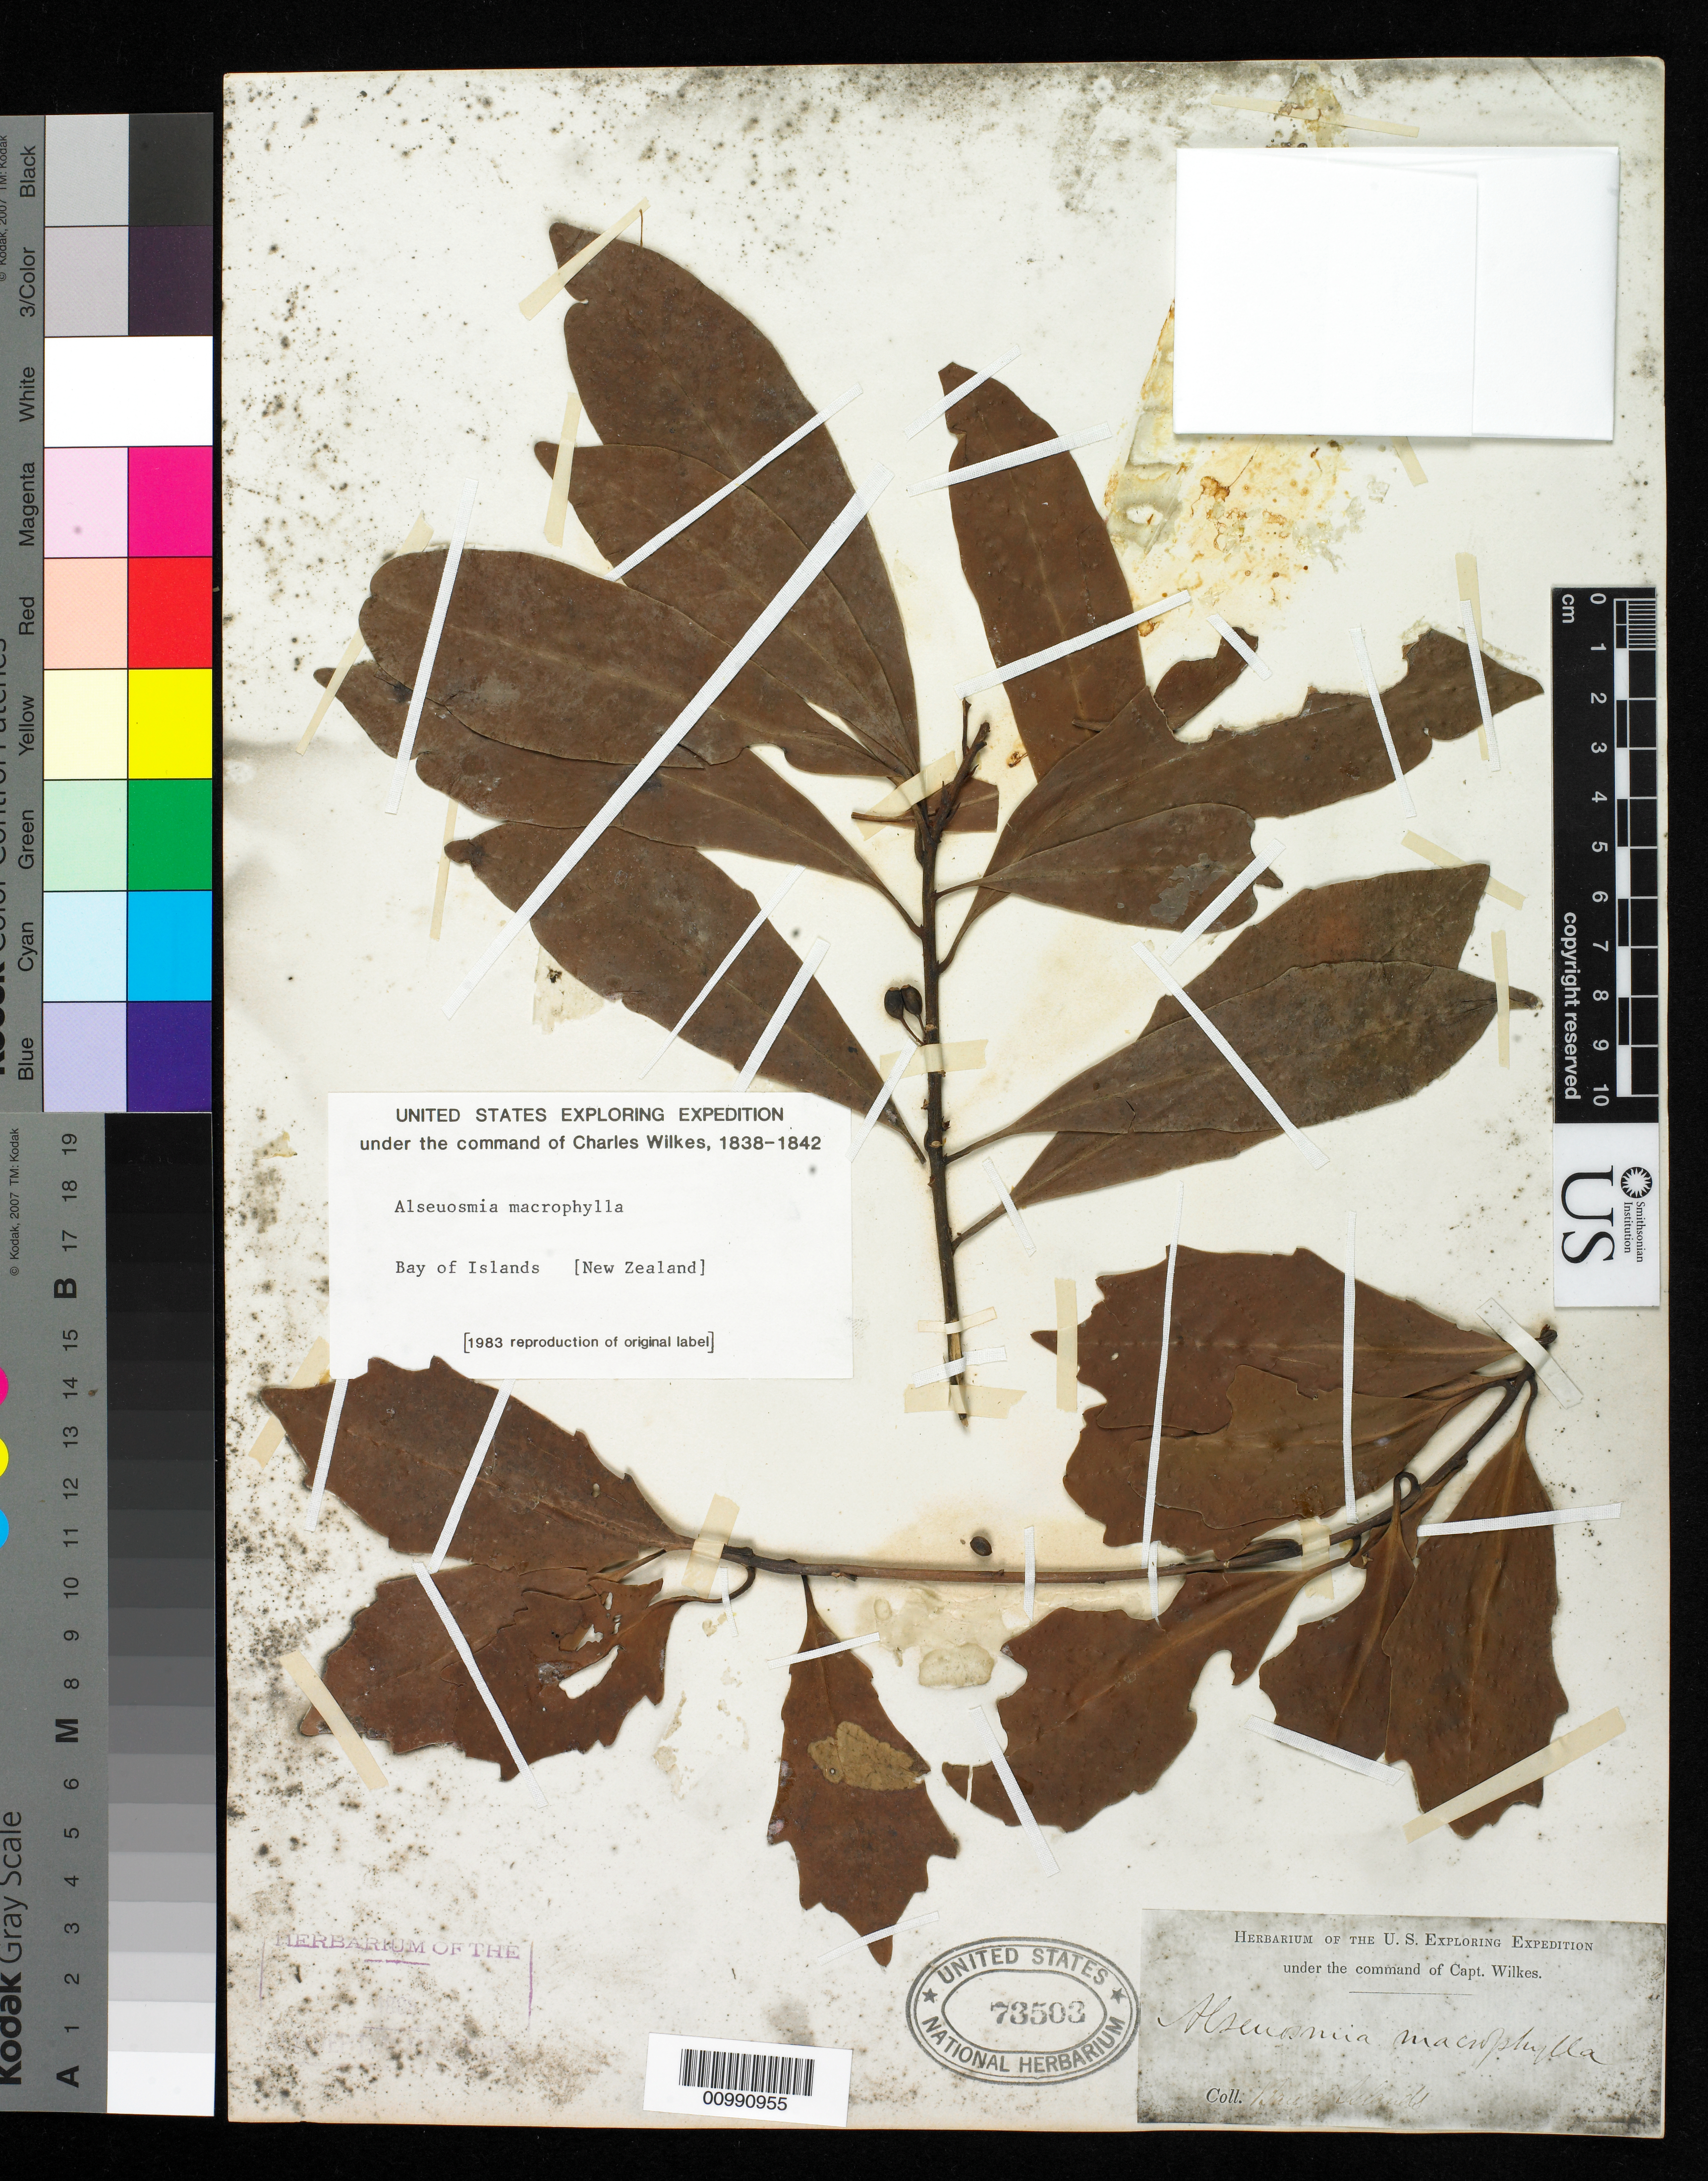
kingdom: Plantae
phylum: Tracheophyta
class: Magnoliopsida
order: Asterales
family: Alseuosmiaceae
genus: Alseuosmia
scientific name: Alseuosmia macrophylla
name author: A. Cunn.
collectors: Wilkes Explor. Exped.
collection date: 1838/1842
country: New Zealand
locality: Bay of Islands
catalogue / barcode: US 73503